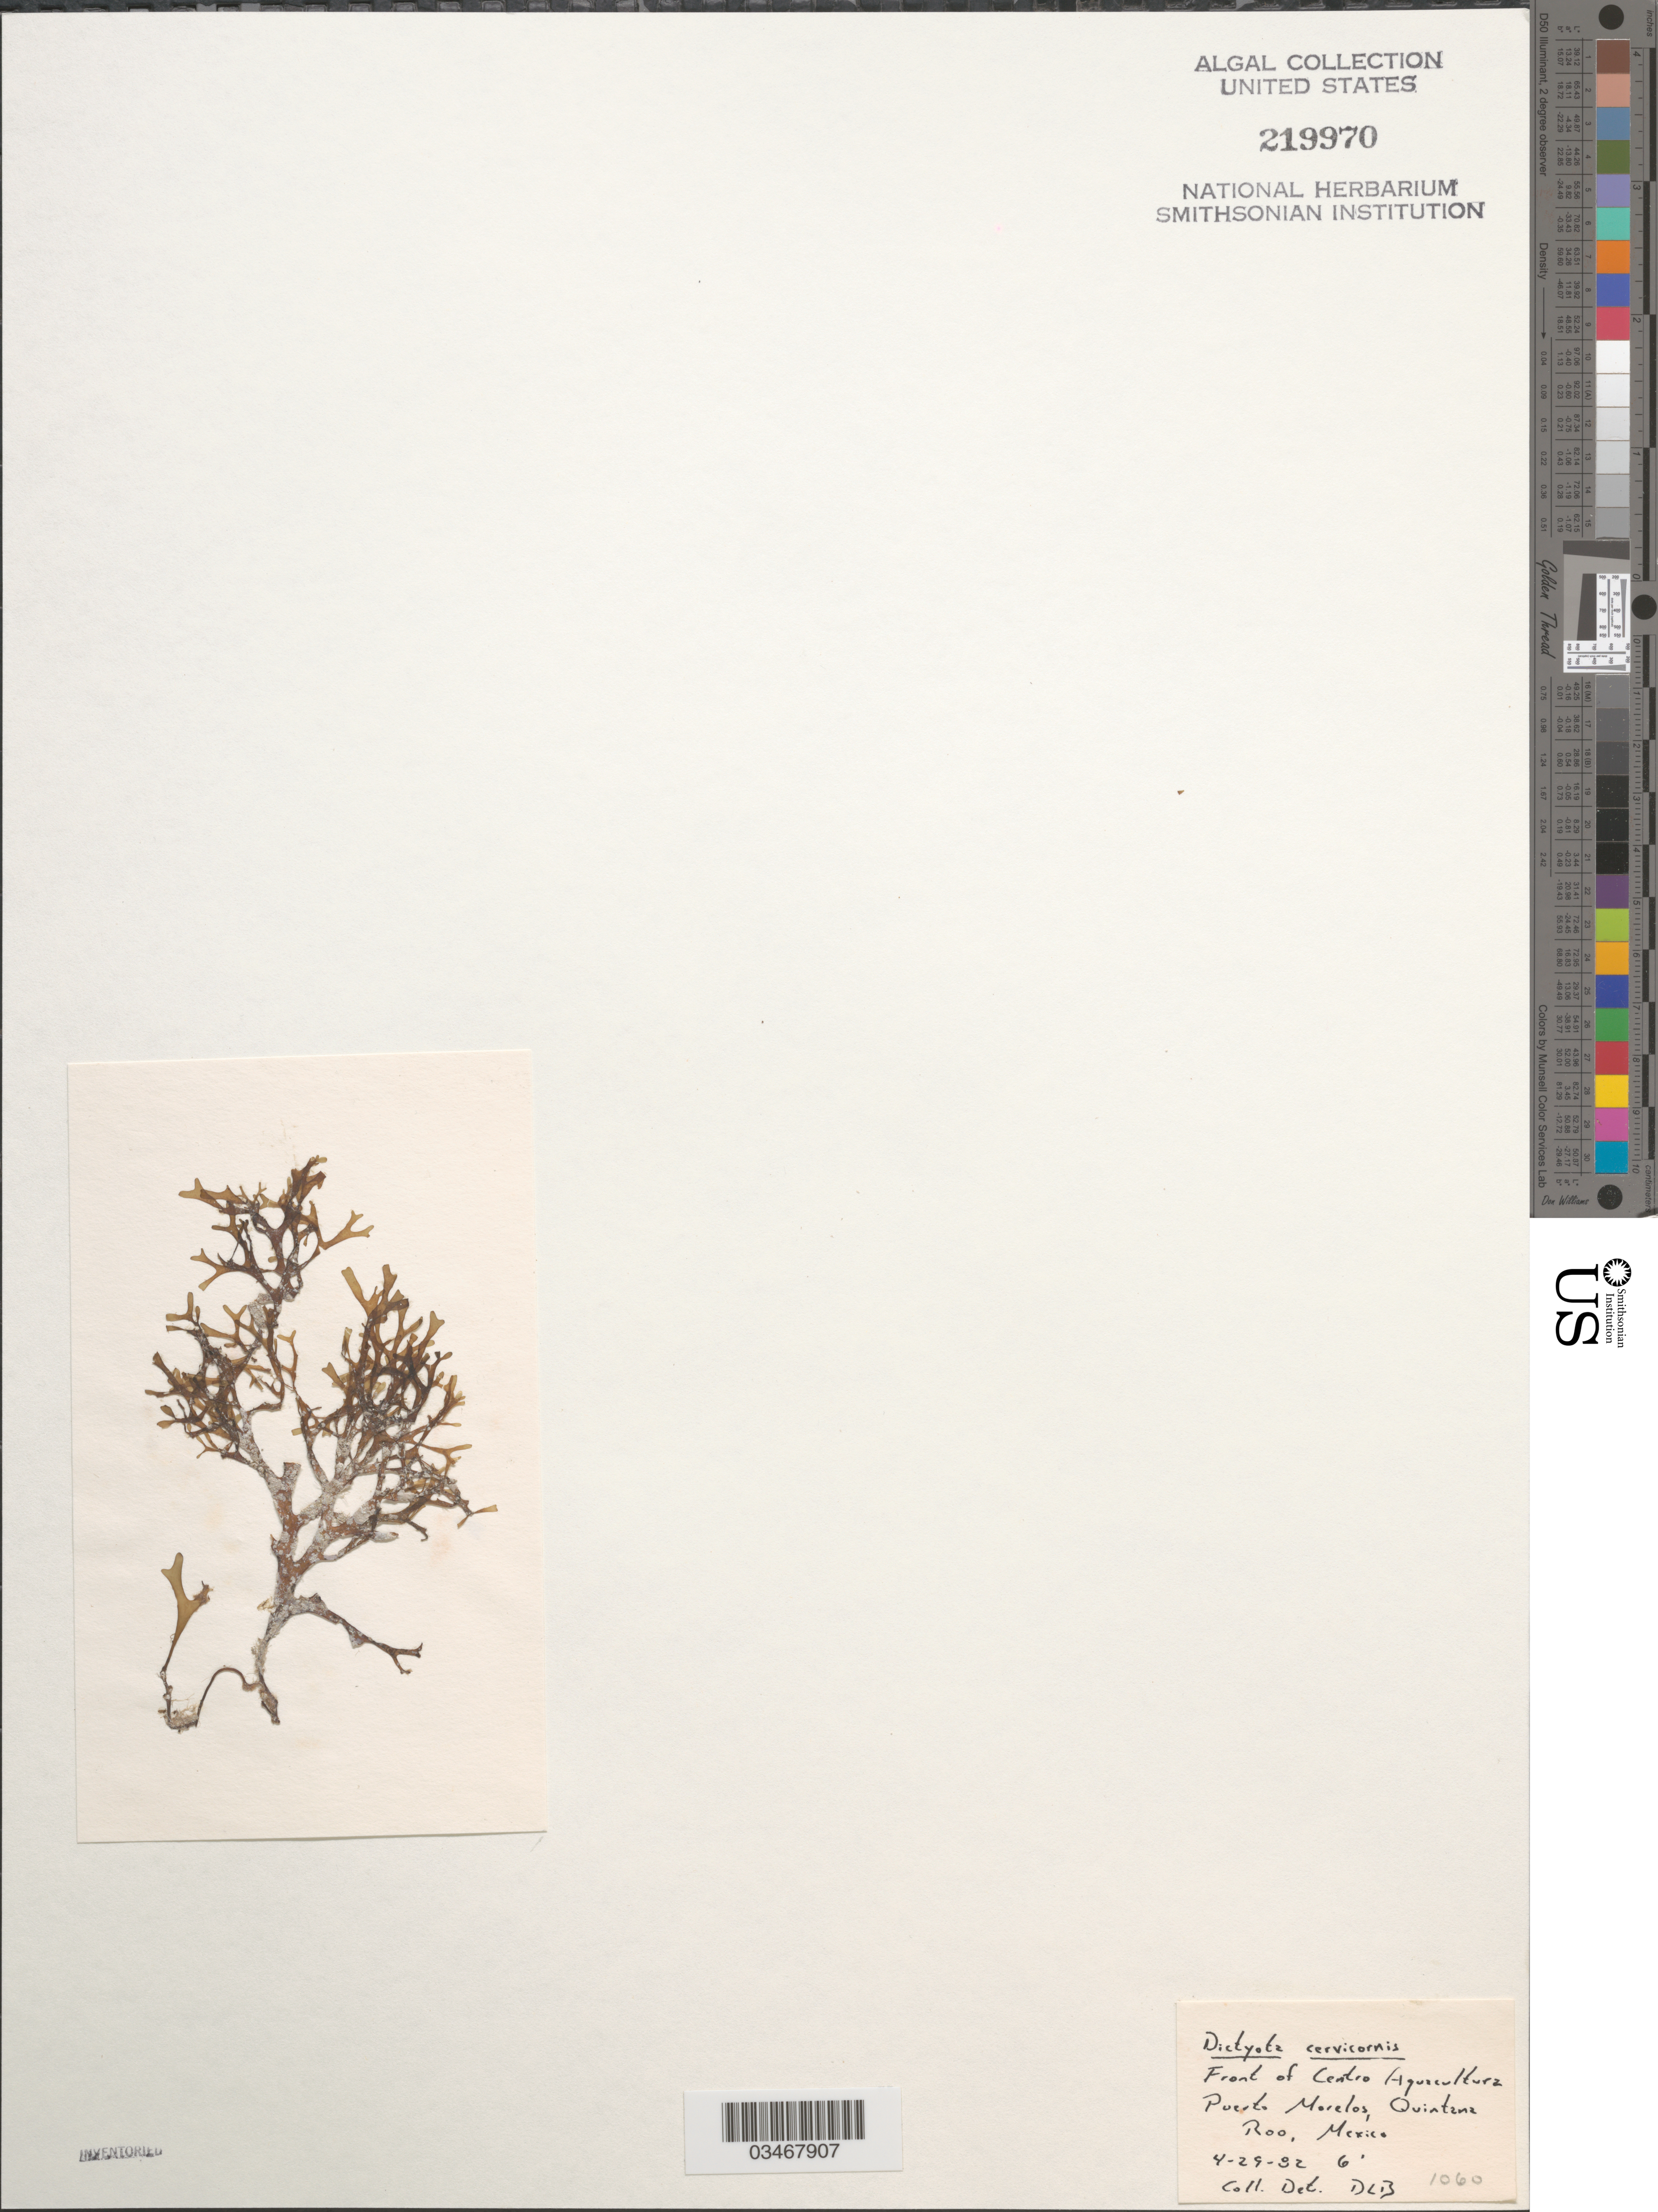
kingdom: Chromista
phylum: Ochrophyta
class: Phaeophyceae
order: Dictyotales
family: Dictyotaceae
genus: Dictyota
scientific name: Dictyota cervicornis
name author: Kütz.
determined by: Ballantine, D. L.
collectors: D.L. Ballantine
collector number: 1060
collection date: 1982-04-29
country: Mexico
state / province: Quintana Roo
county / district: Puerto Morelos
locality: Front of Centro Aquacultura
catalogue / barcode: US 219970